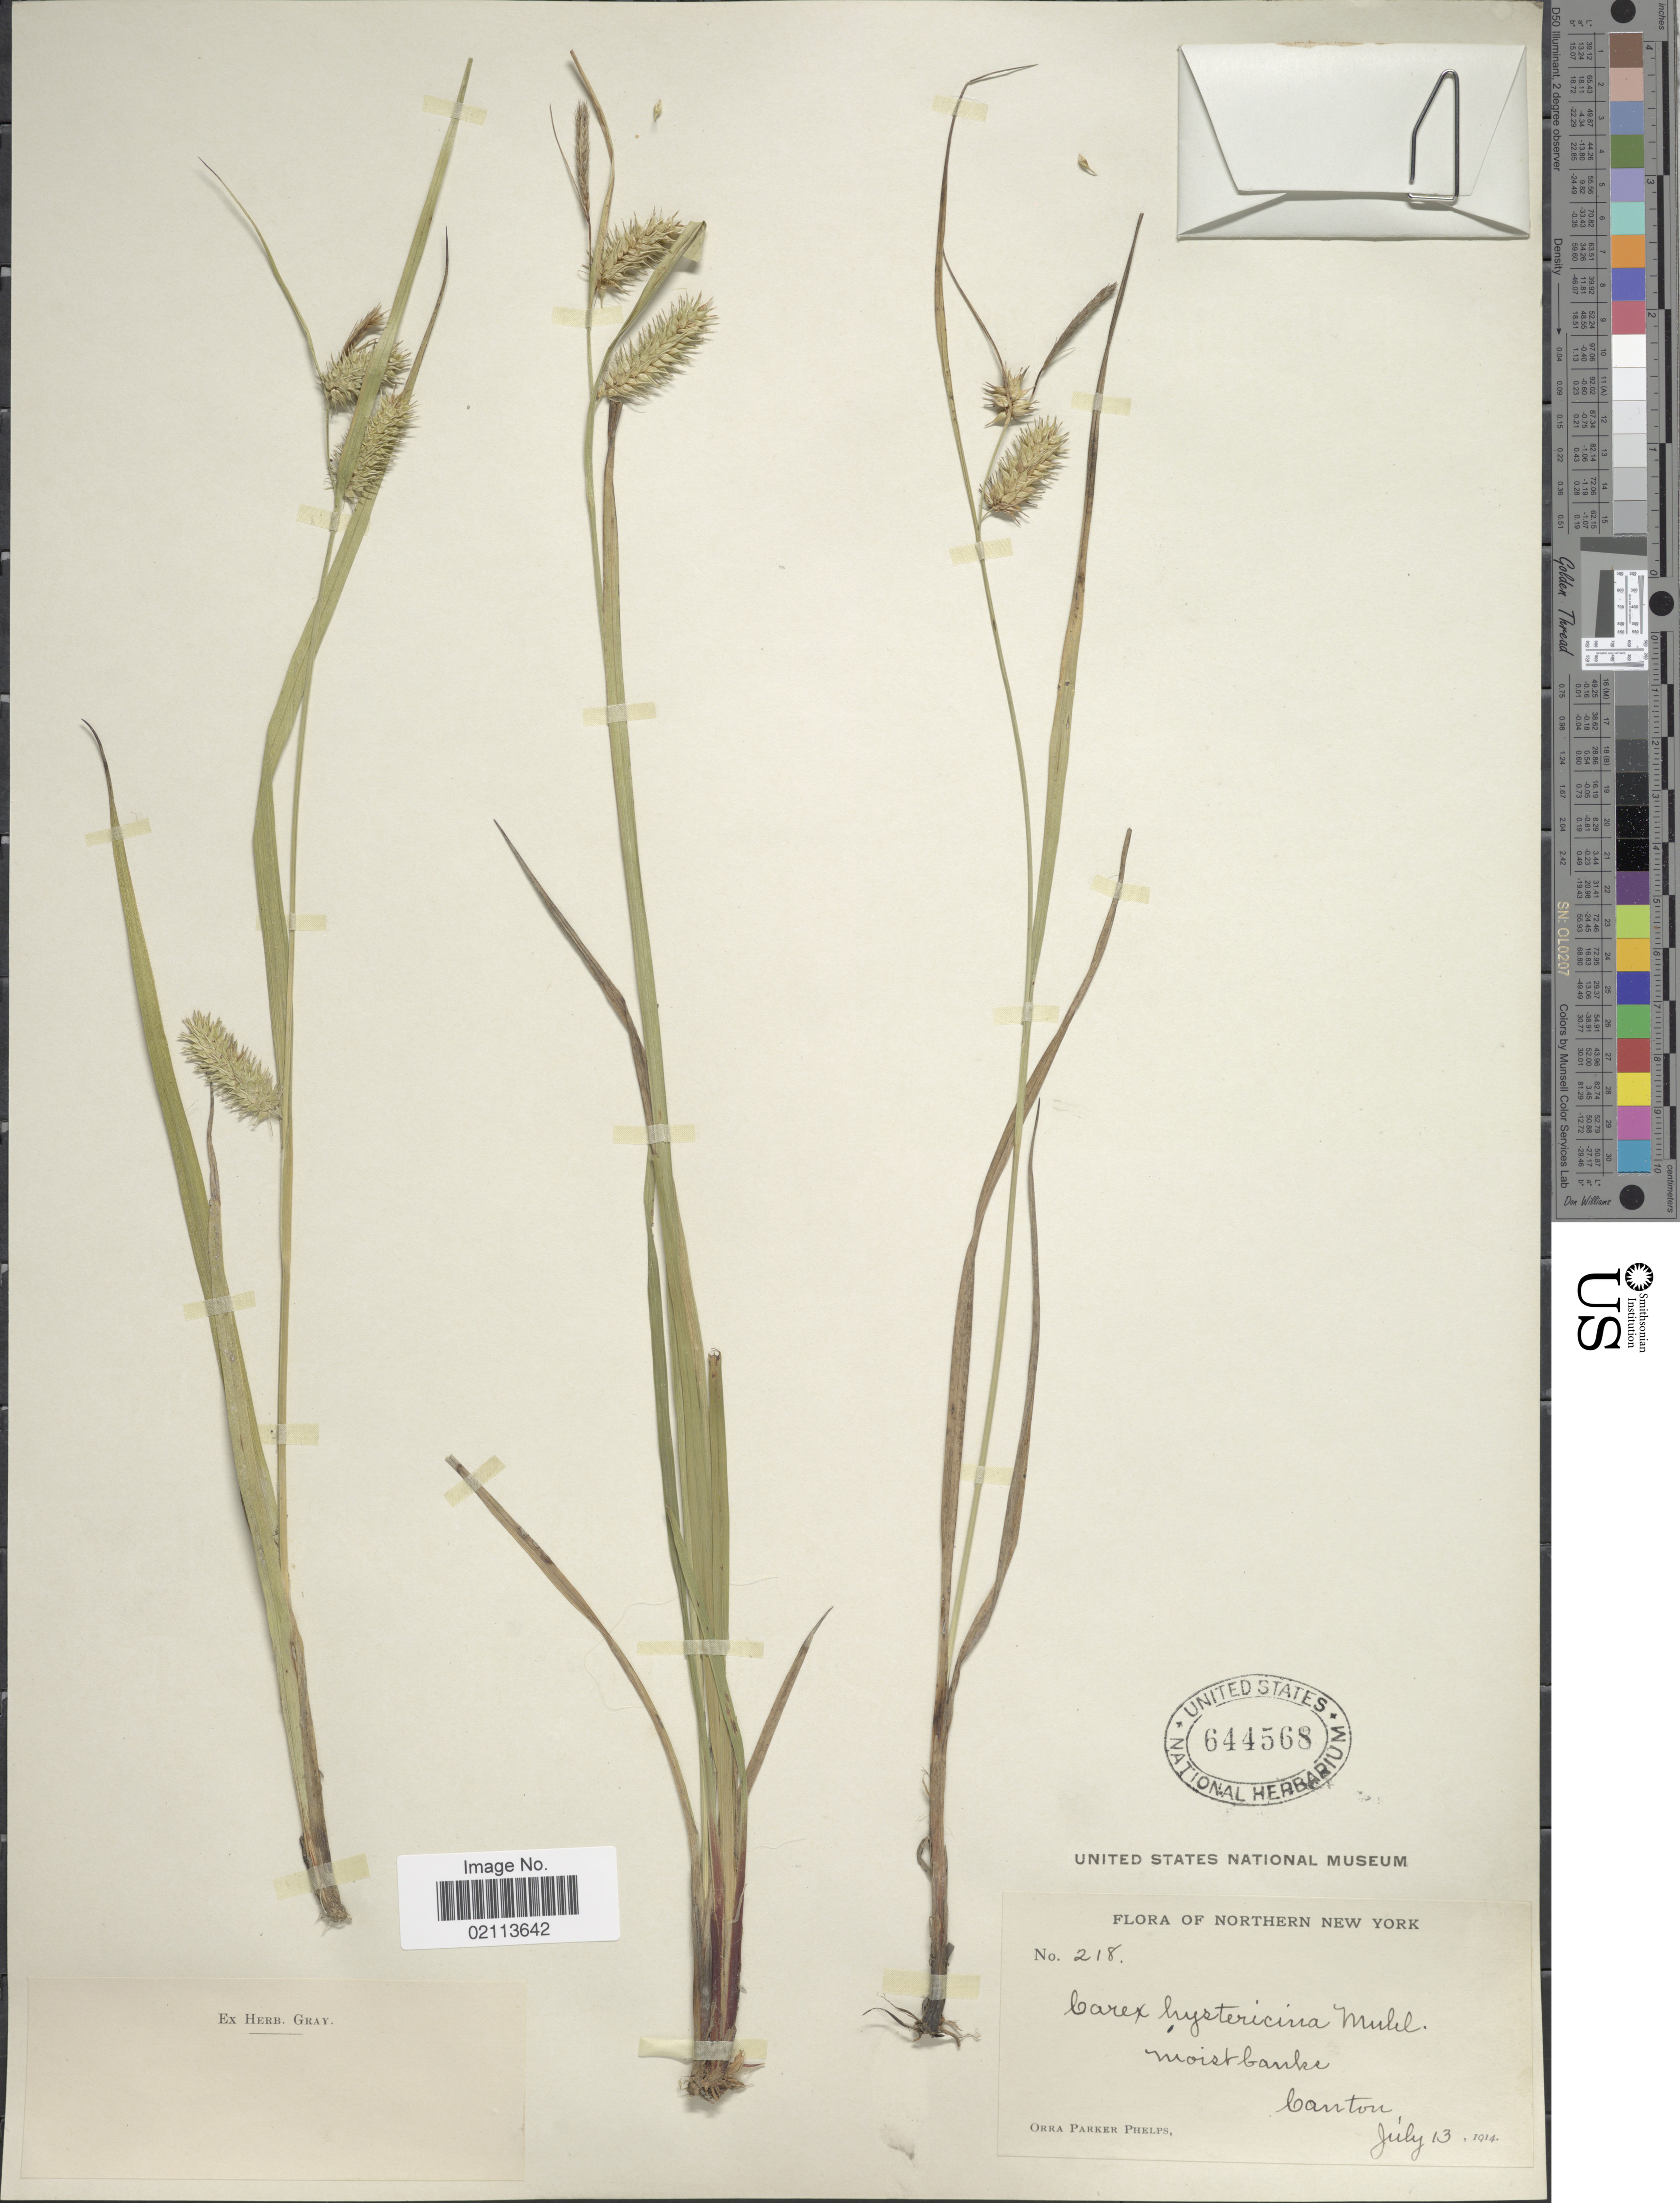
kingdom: Plantae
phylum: Tracheophyta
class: Liliopsida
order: Poales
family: Cyperaceae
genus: Carex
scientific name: Carex hystericina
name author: Muhl. ex Willd.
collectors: O. P. Phelps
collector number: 218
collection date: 1914-07-13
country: United States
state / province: New York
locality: Northern New York, moist banks, Canton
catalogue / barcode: US 644568